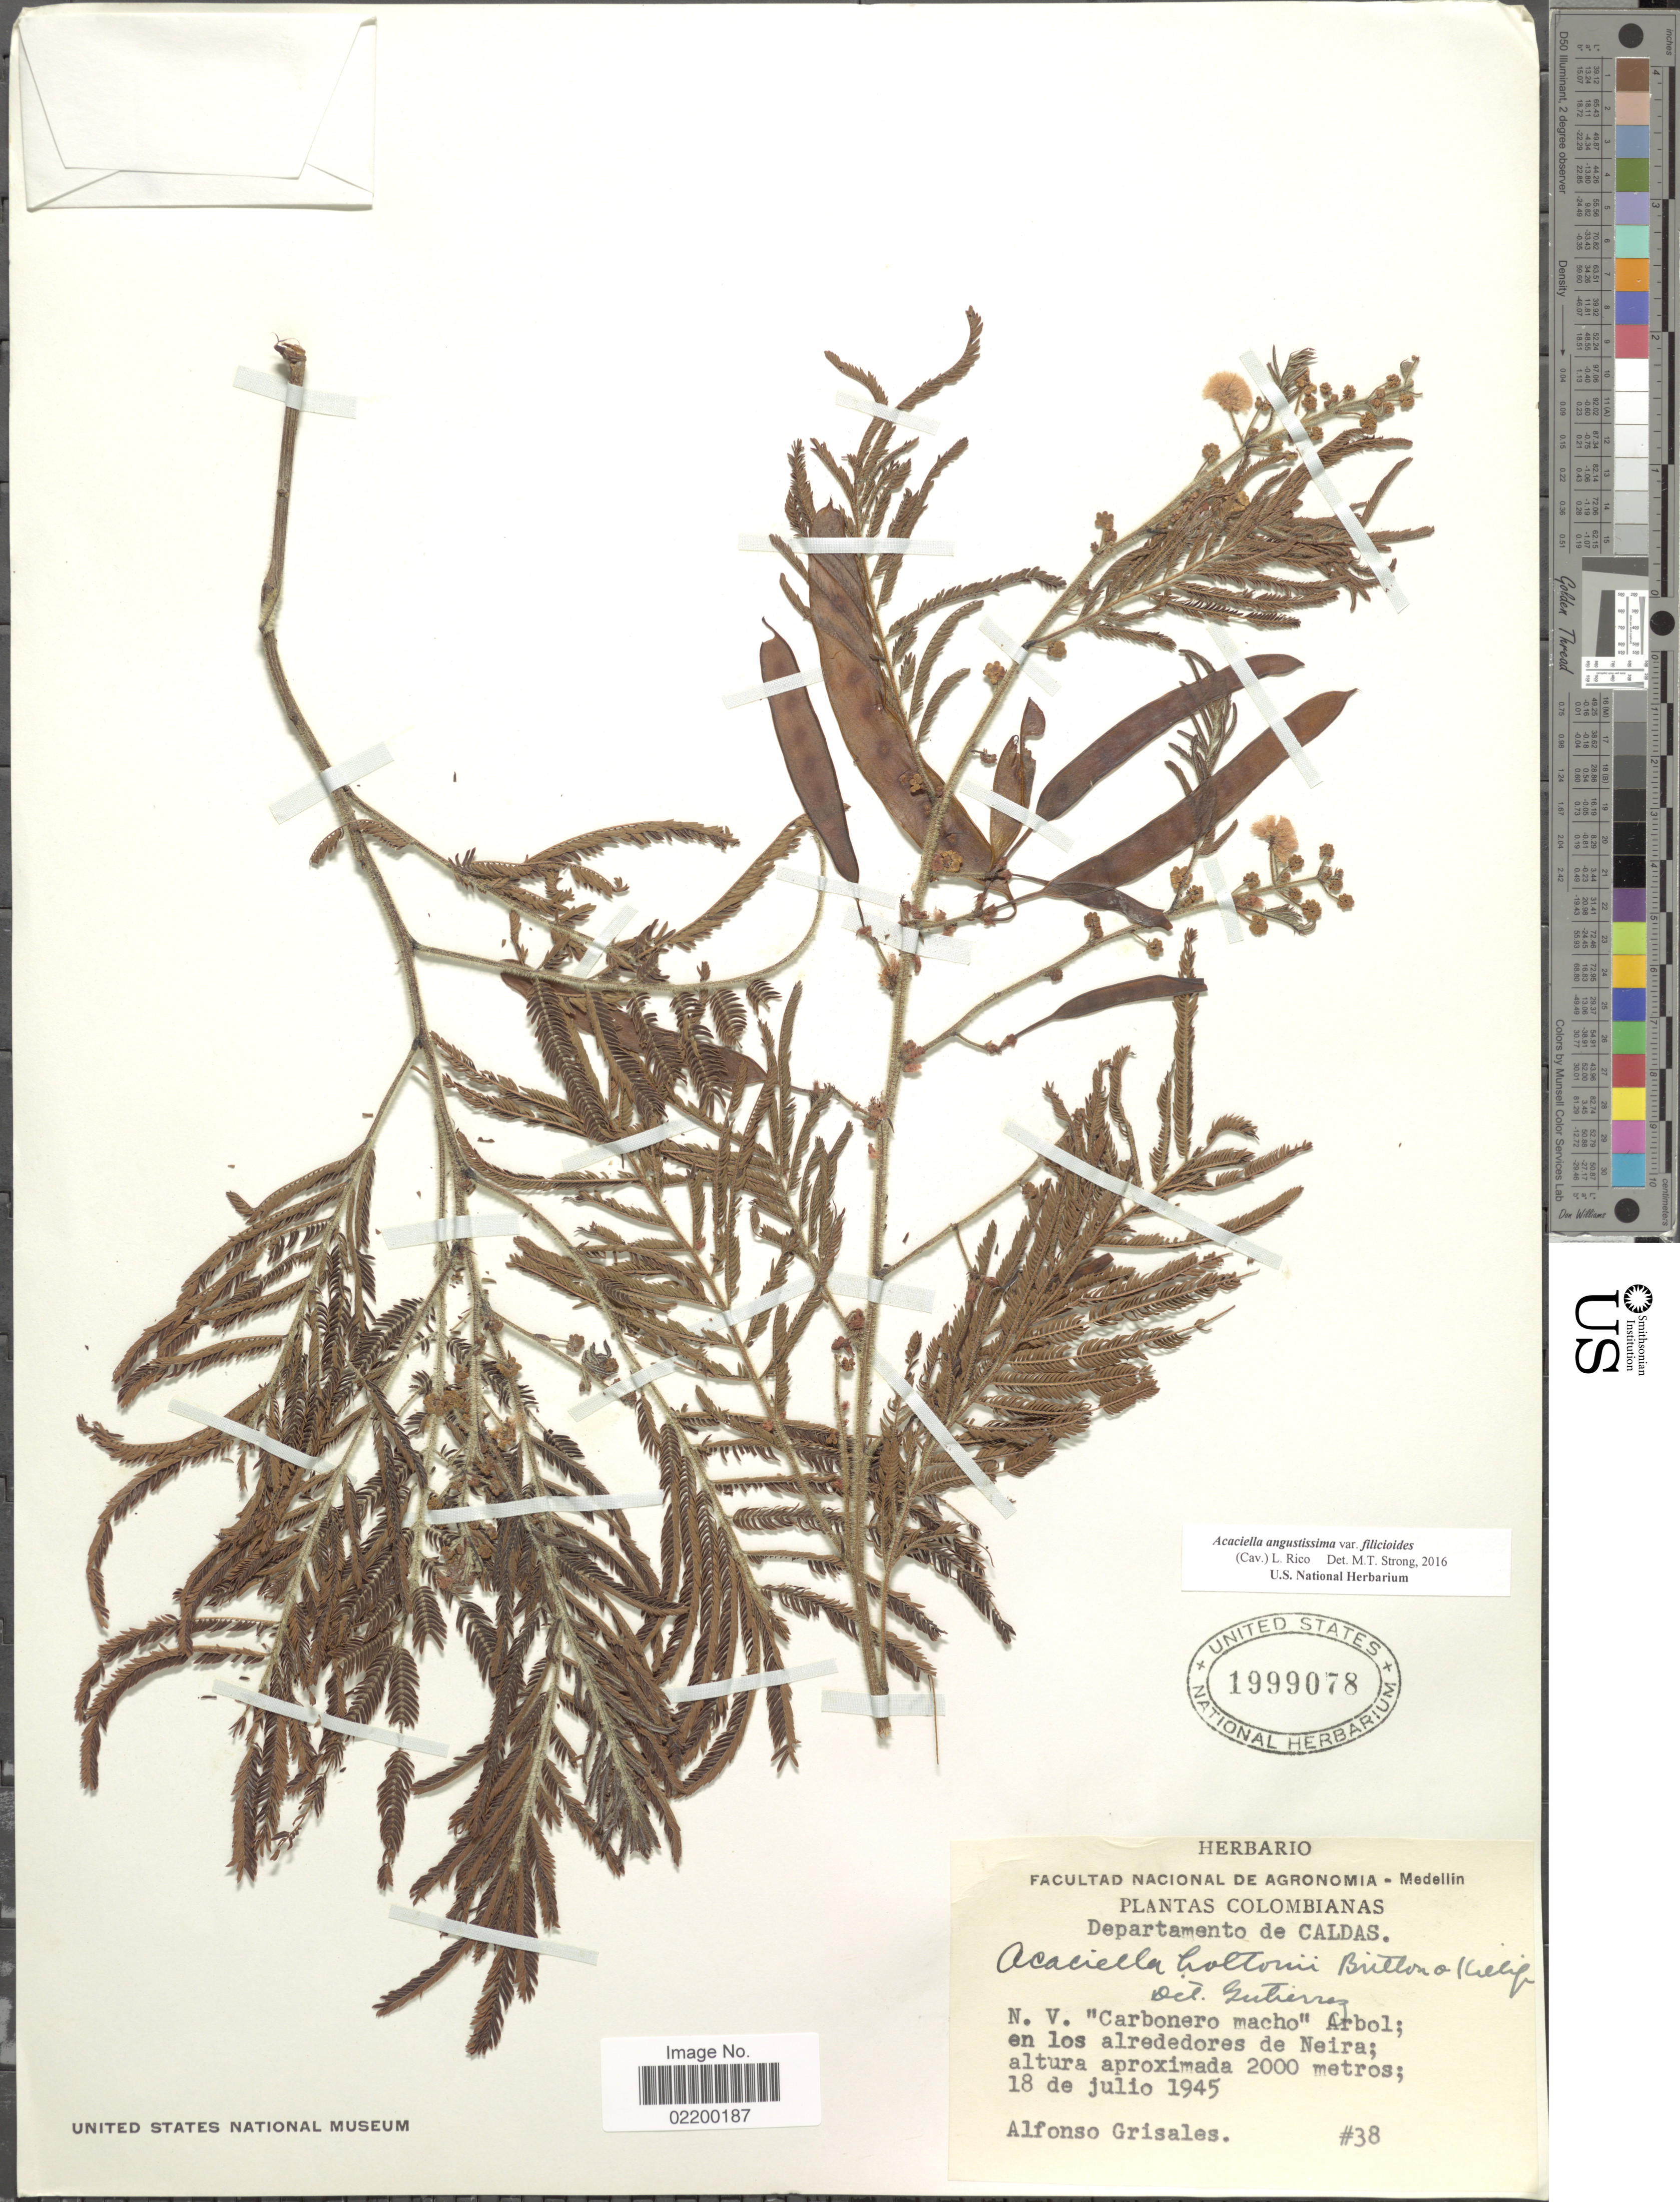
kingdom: Plantae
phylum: Tracheophyta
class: Magnoliopsida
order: Fabales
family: Fabaceae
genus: Acaciella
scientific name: Acaciella angustissima var. filicioides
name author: (Cav.) L. Rico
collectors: A. Grisales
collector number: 38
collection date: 1945-07-18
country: Colombia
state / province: Caldas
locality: Departamento de Caldas. N.V. "Carbonero macho"Arbol; en los alrededores de Neira.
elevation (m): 2000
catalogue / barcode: US 1999078